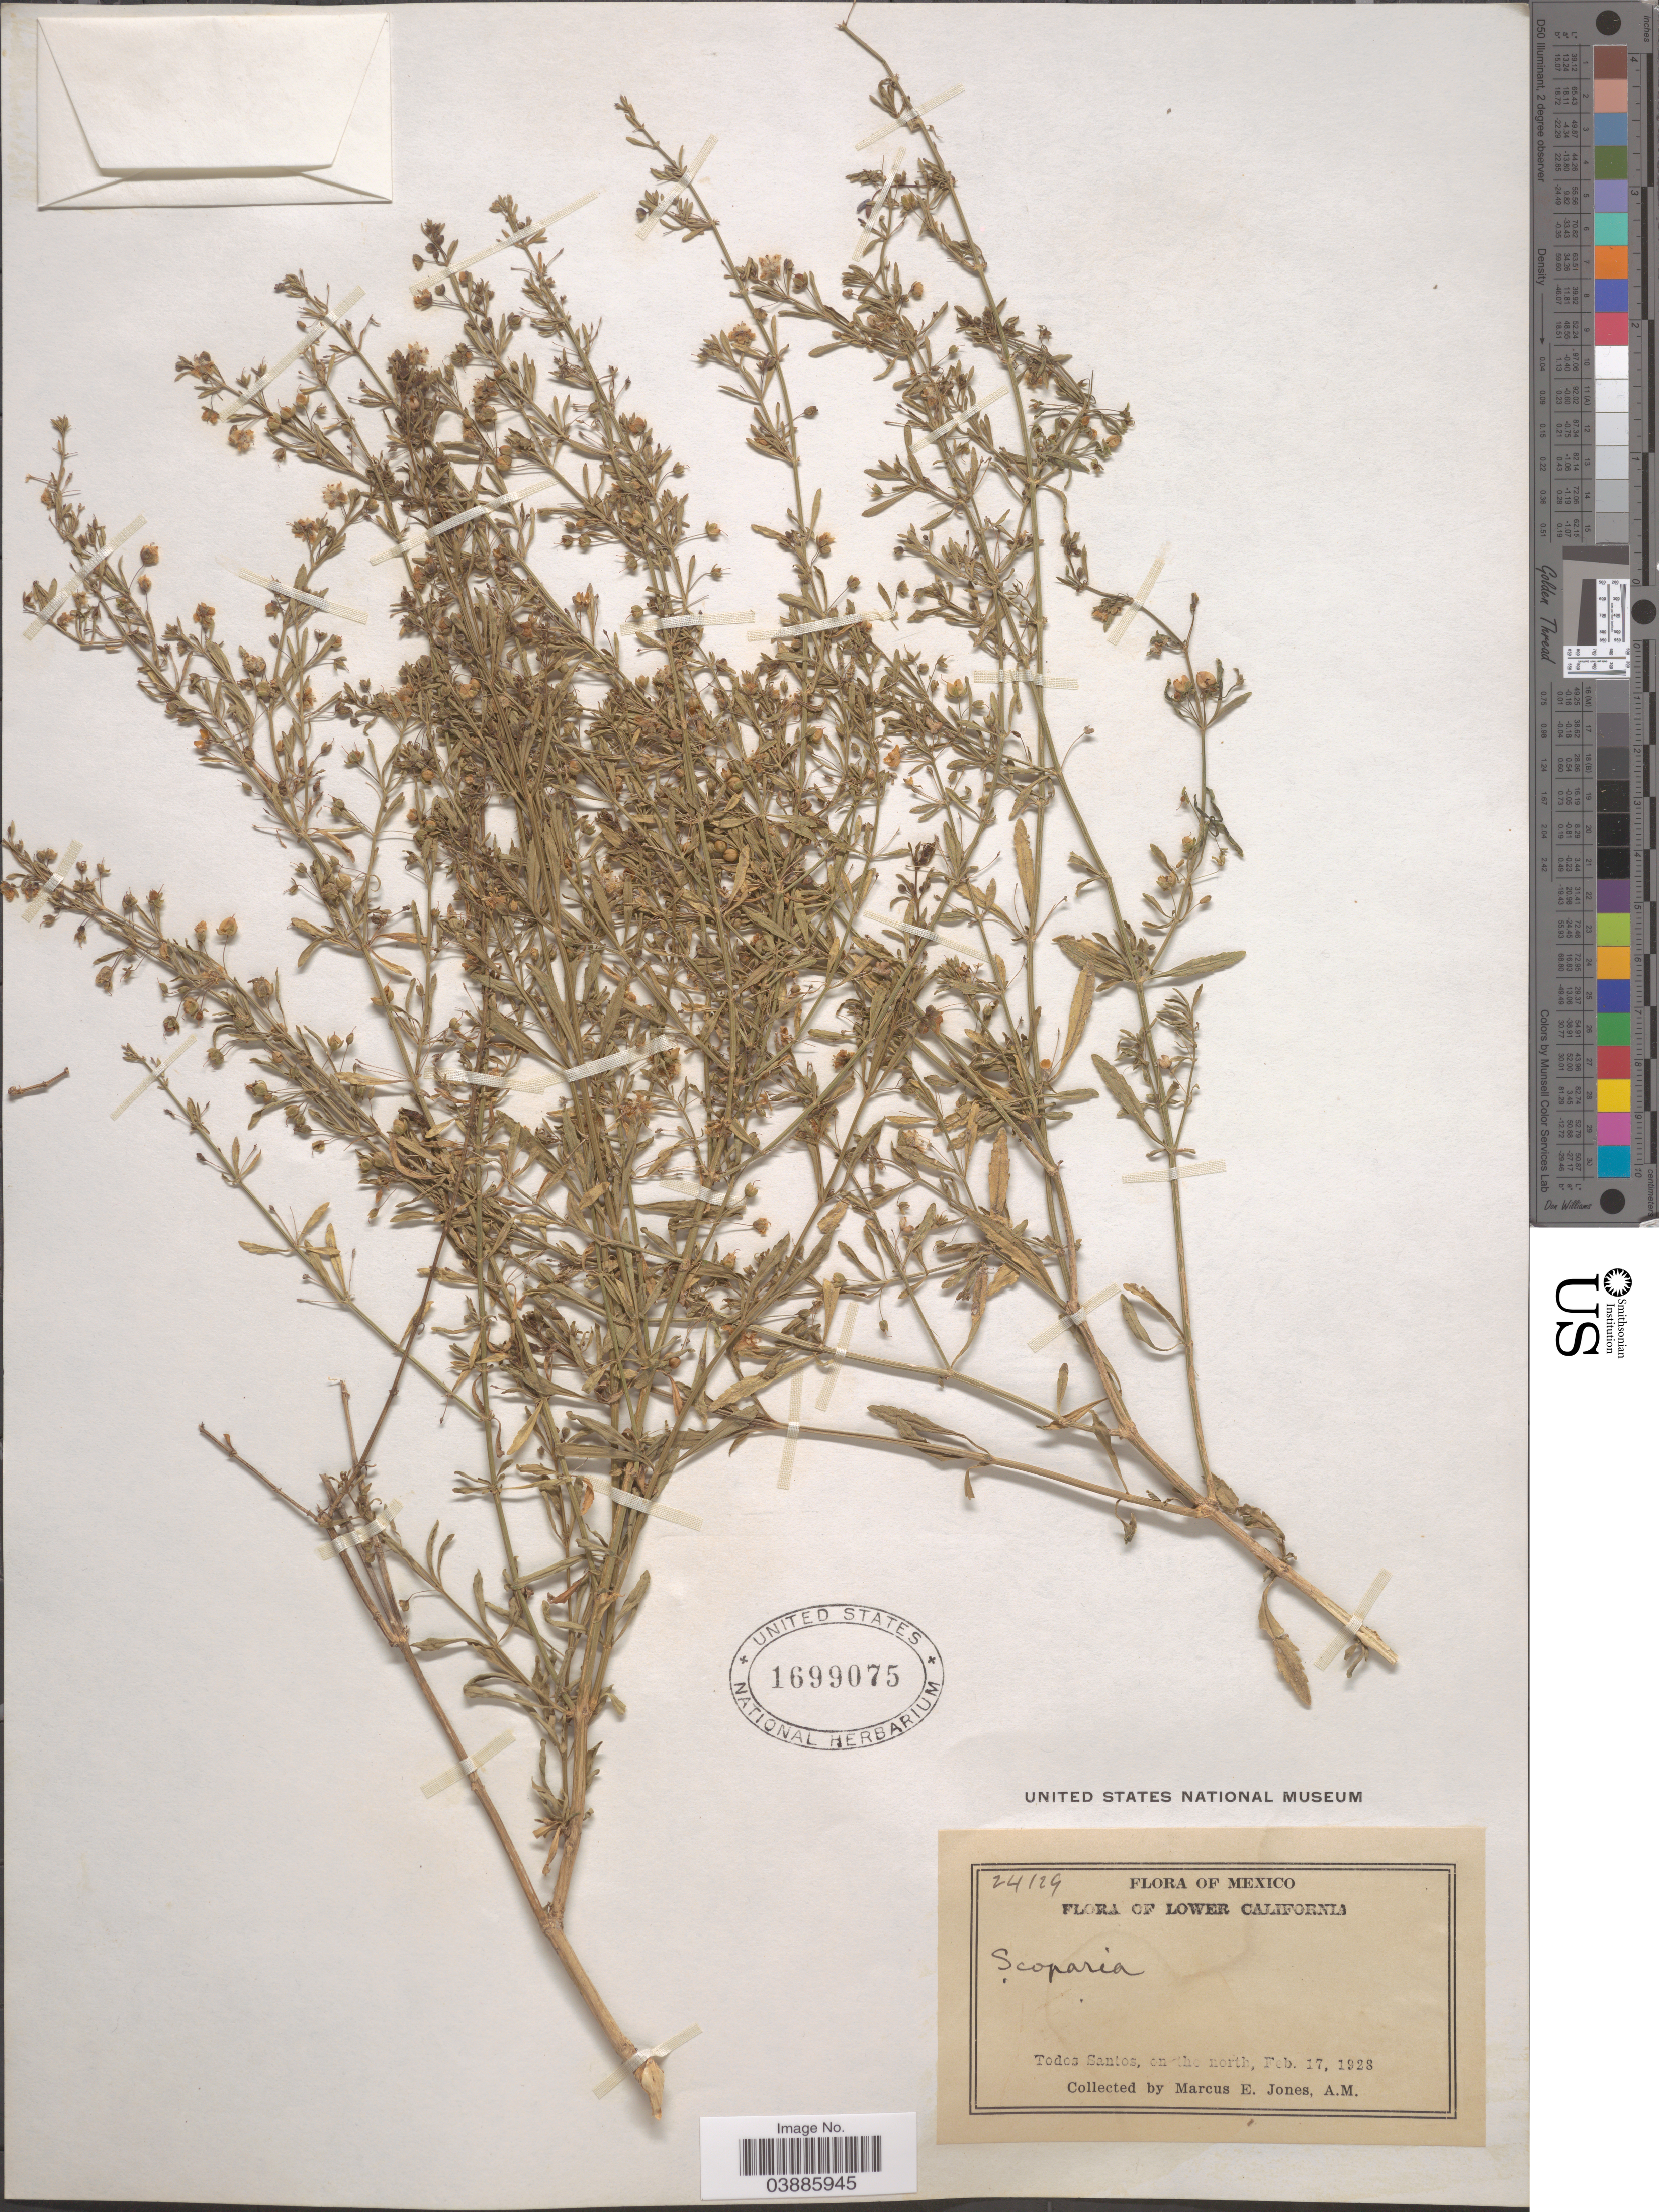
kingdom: Plantae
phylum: Tracheophyta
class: Magnoliopsida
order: Lamiales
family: Plantaginaceae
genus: Scoparia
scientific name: Scoparia dulcis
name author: L.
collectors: M. E. Jones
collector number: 24129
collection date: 1928-02-17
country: Mexico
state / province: Baja California Sur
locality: Lower California. Todos Santos, on the north.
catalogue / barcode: US 1699075